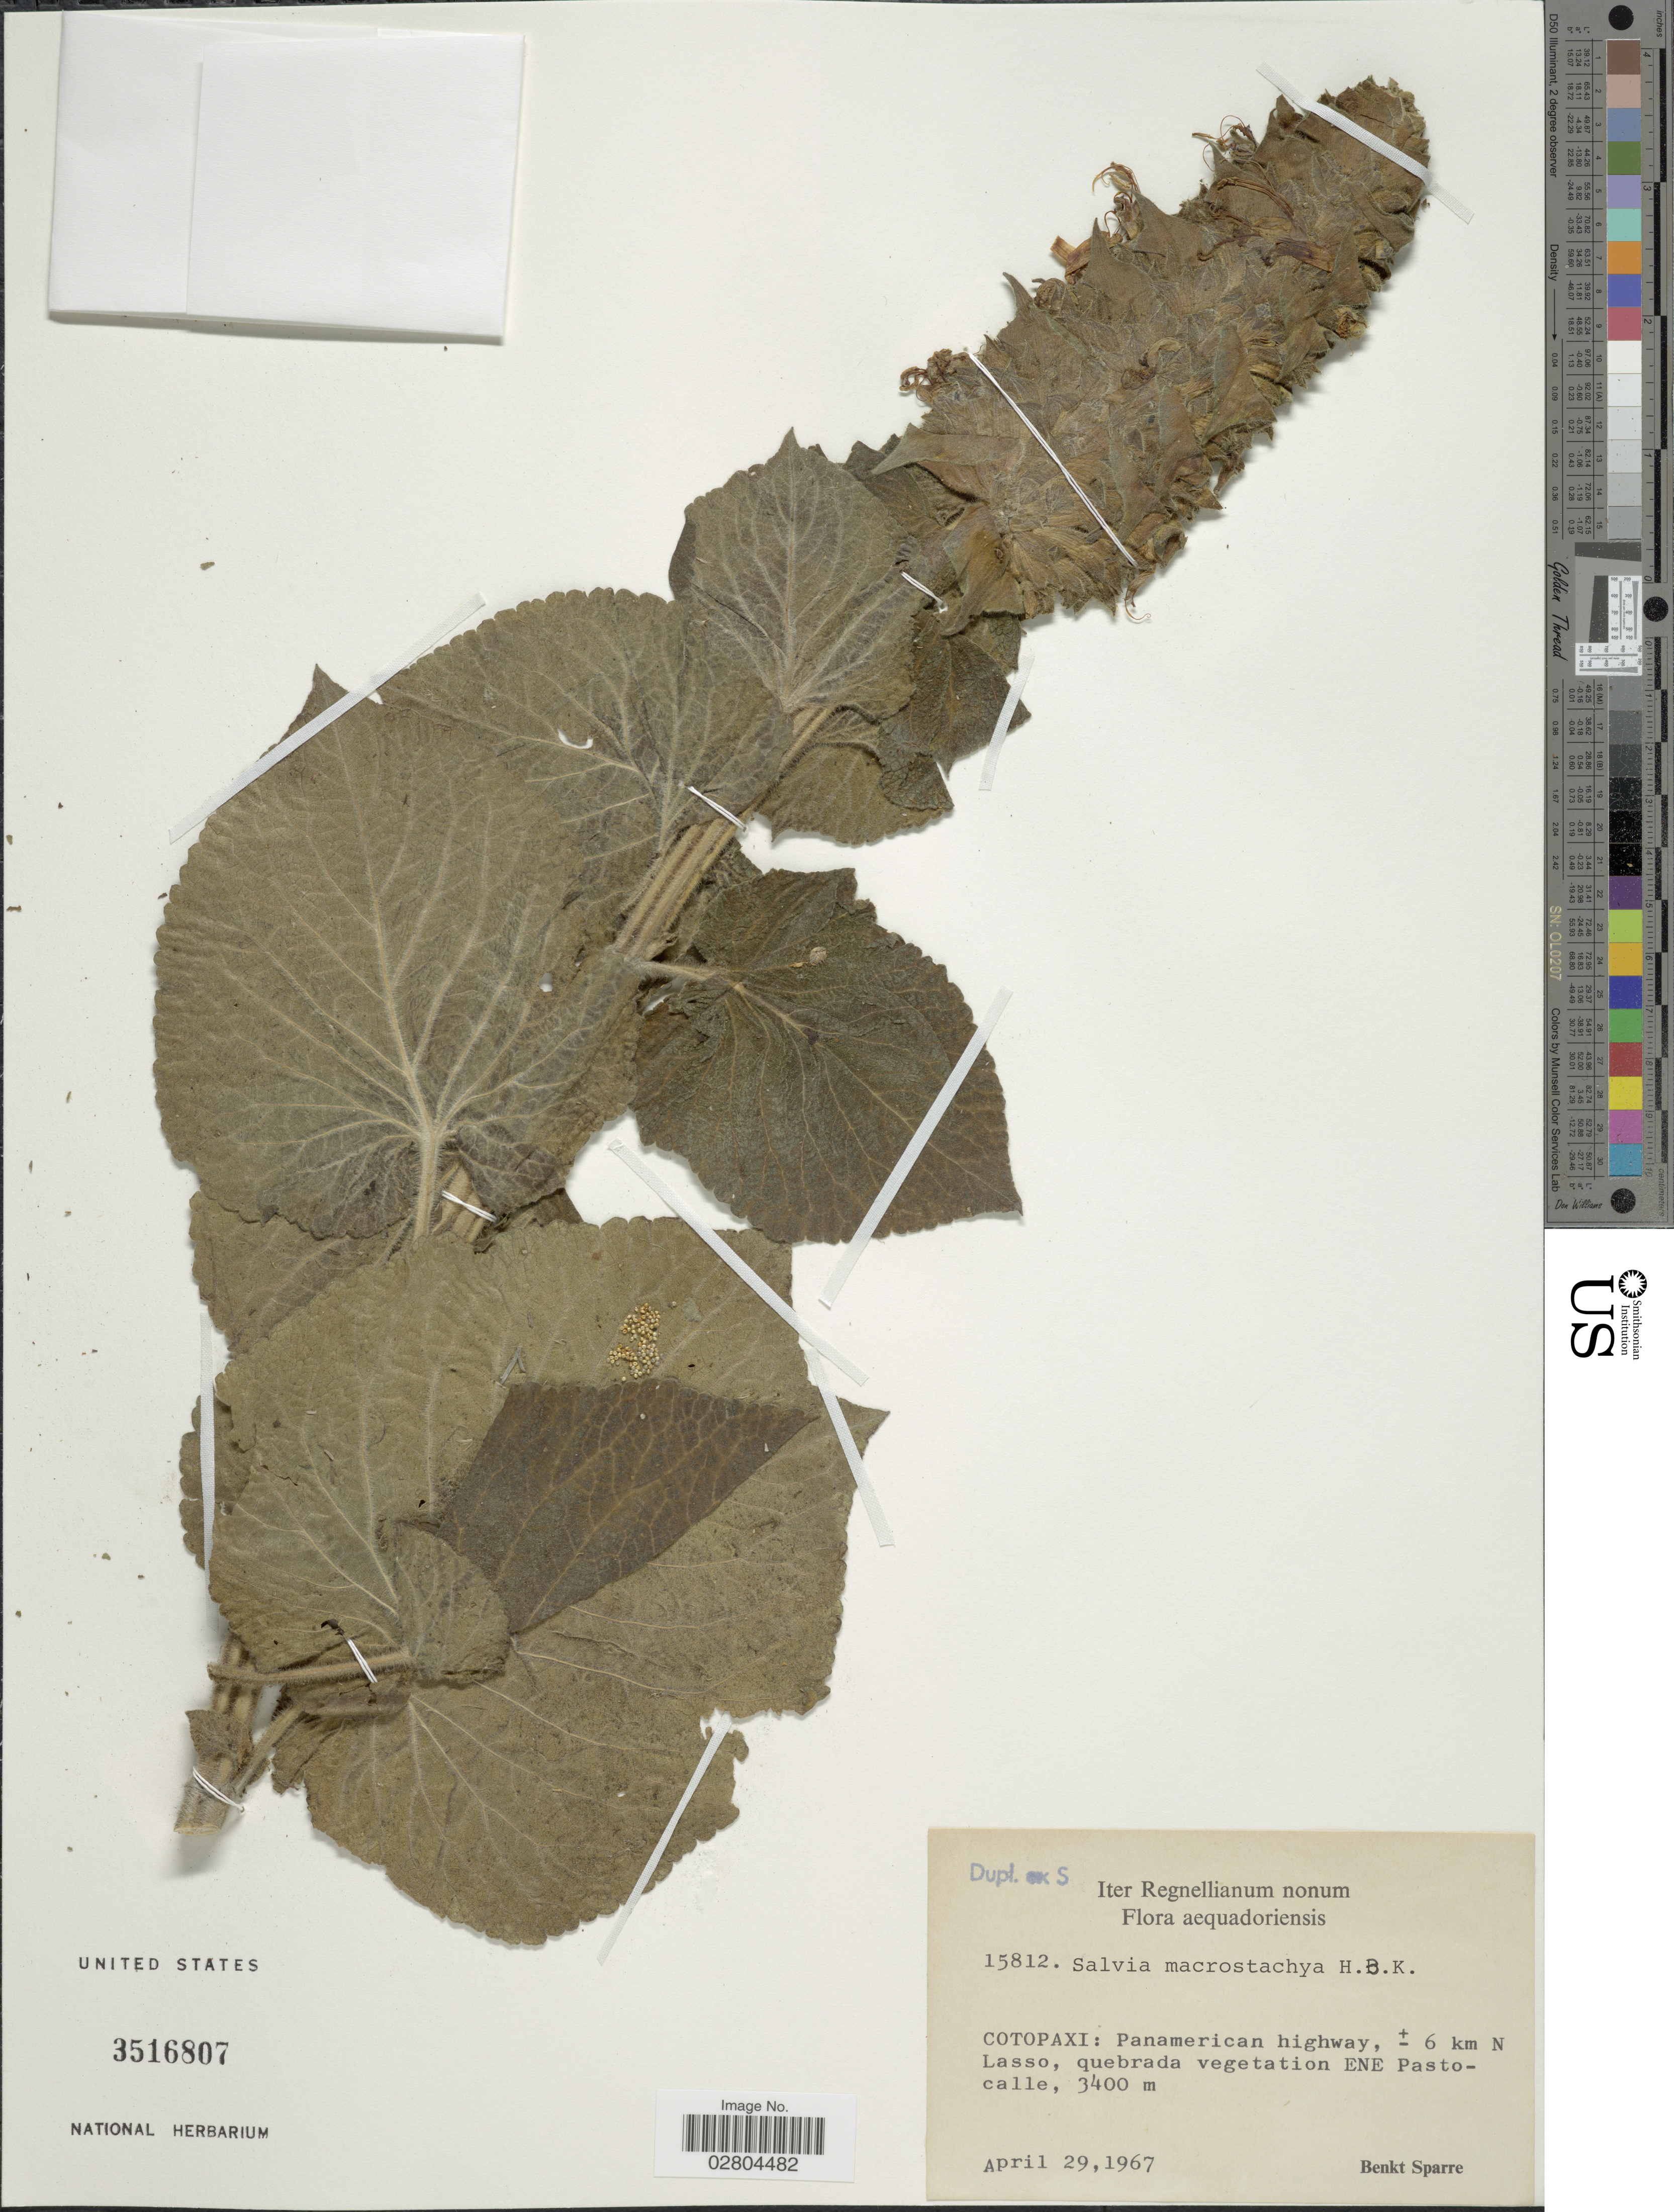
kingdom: Plantae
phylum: Tracheophyta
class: Magnoliopsida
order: Lamiales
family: Lamiaceae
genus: Salvia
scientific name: Salvia macrostachya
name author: Kunth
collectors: B. Sparre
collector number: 15812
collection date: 1967-04-29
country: Ecuador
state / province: Cotopaxi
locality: Aequadoriensis. Panamerican highway, ± 6 km N of Lasso, quebrada vegetation ENE Pastocalle.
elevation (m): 3400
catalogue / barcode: US 3516807